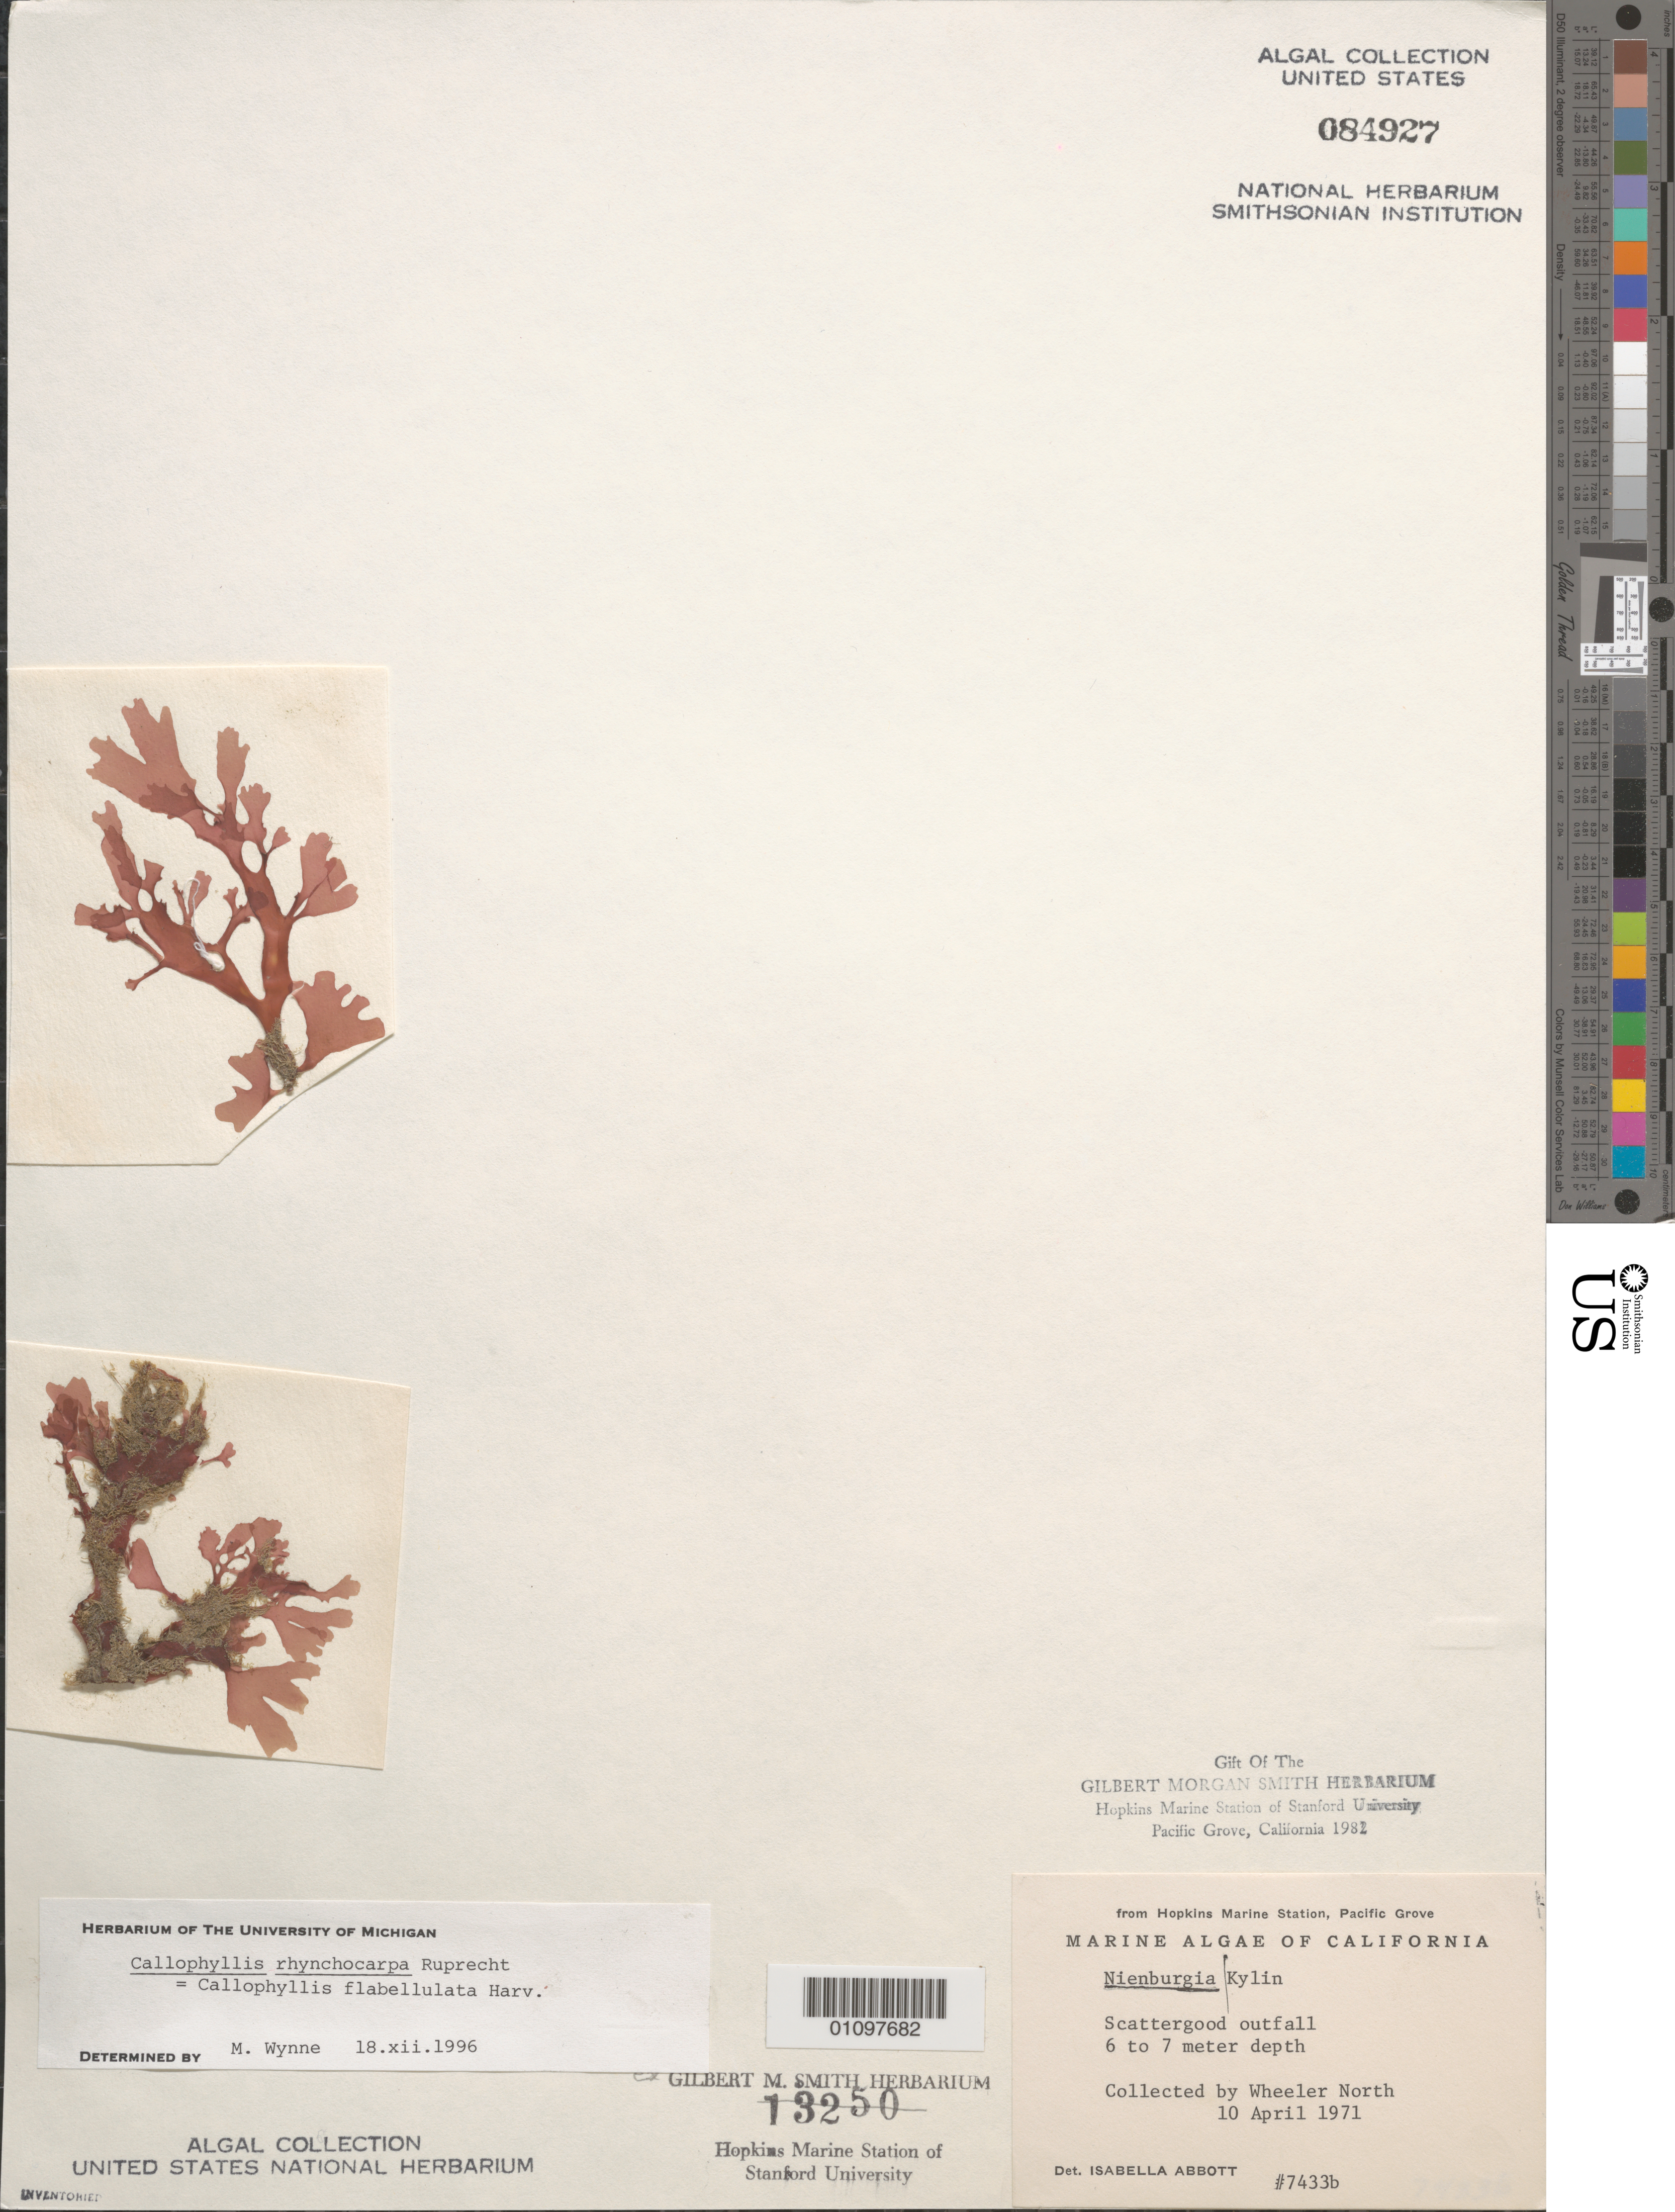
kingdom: Plantae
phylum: Rhodophyta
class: Florideophyceae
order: Gigartinales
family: Kallymeniaceae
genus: Callophyllis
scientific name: Callophyllis rhynchocarpa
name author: Rupr.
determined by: Wynne, M. J.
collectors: W. North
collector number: IAA 7433b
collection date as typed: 10 Apr 1971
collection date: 1971-04-10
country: United States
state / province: California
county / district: Los Angeles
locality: Scattergood Outfall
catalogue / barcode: US 84927